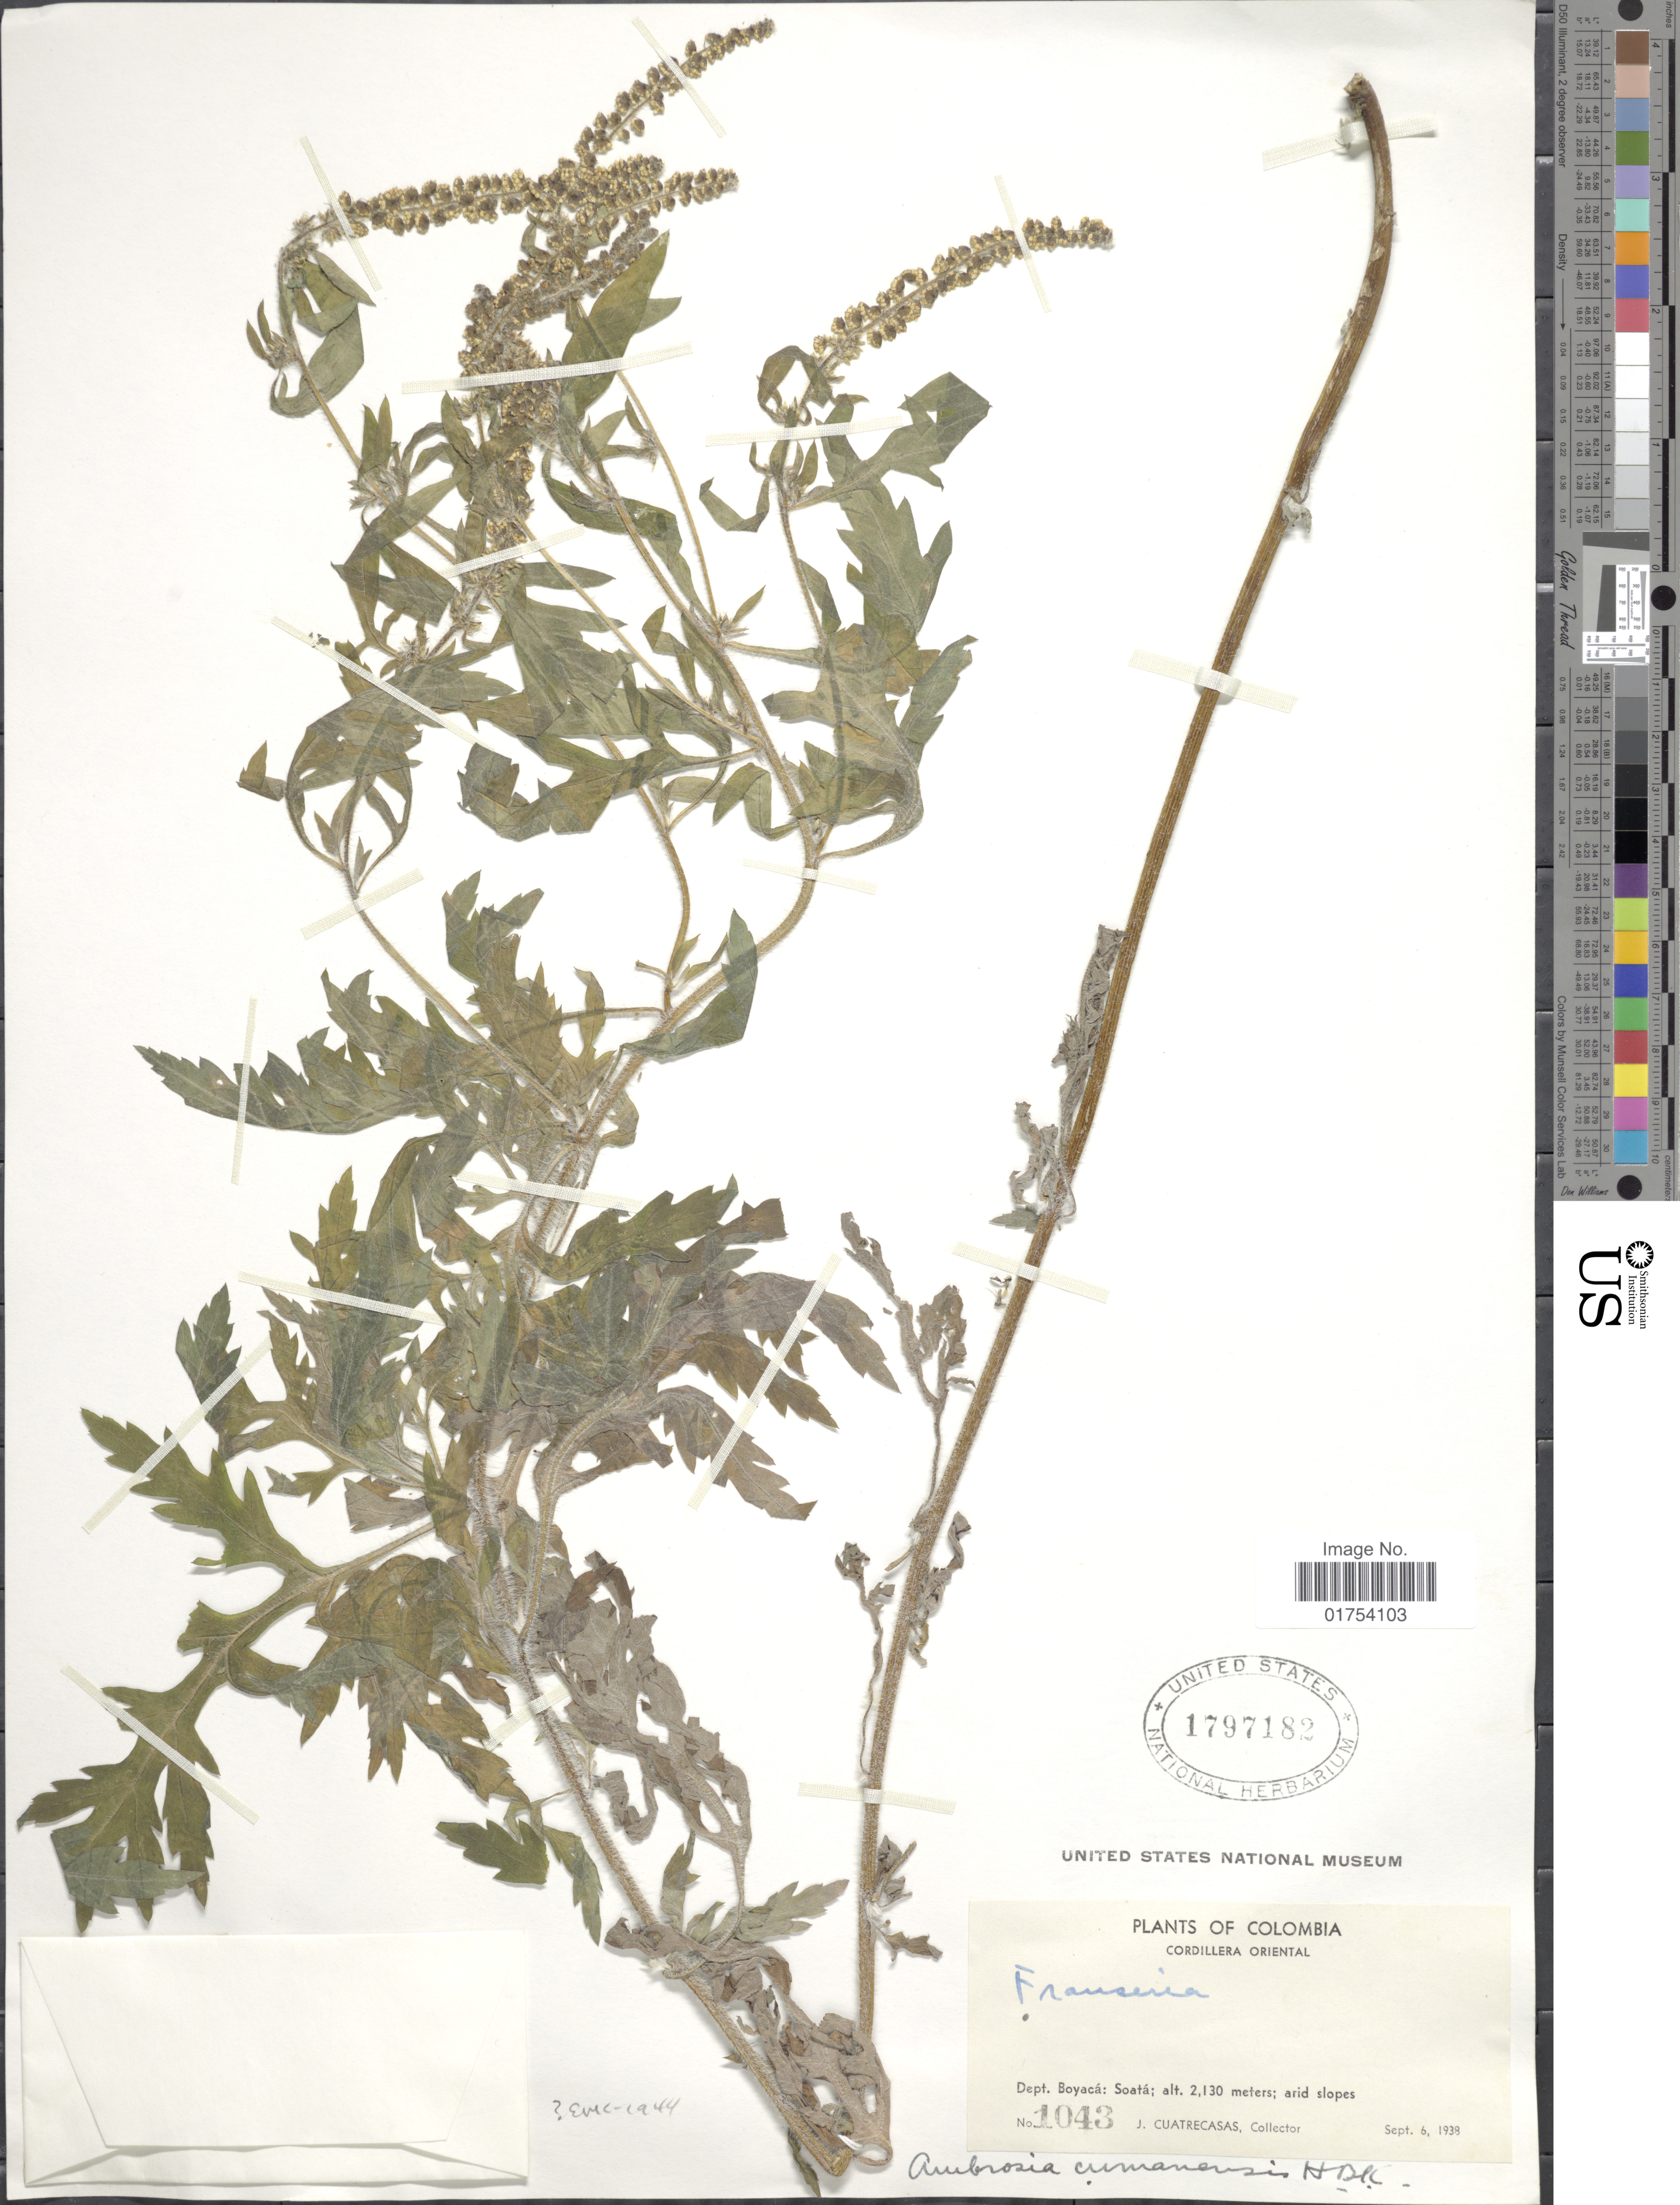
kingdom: Plantae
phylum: Tracheophyta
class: Magnoliopsida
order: Asterales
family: Asteraceae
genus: Ambrosia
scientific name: Ambrosia peruviana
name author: Willd.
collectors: J. Cuatrecasas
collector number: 1043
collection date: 1938-09-06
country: Colombia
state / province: Boyacá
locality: Cordillera Oriental, Soata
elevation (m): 2130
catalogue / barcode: US 1797182